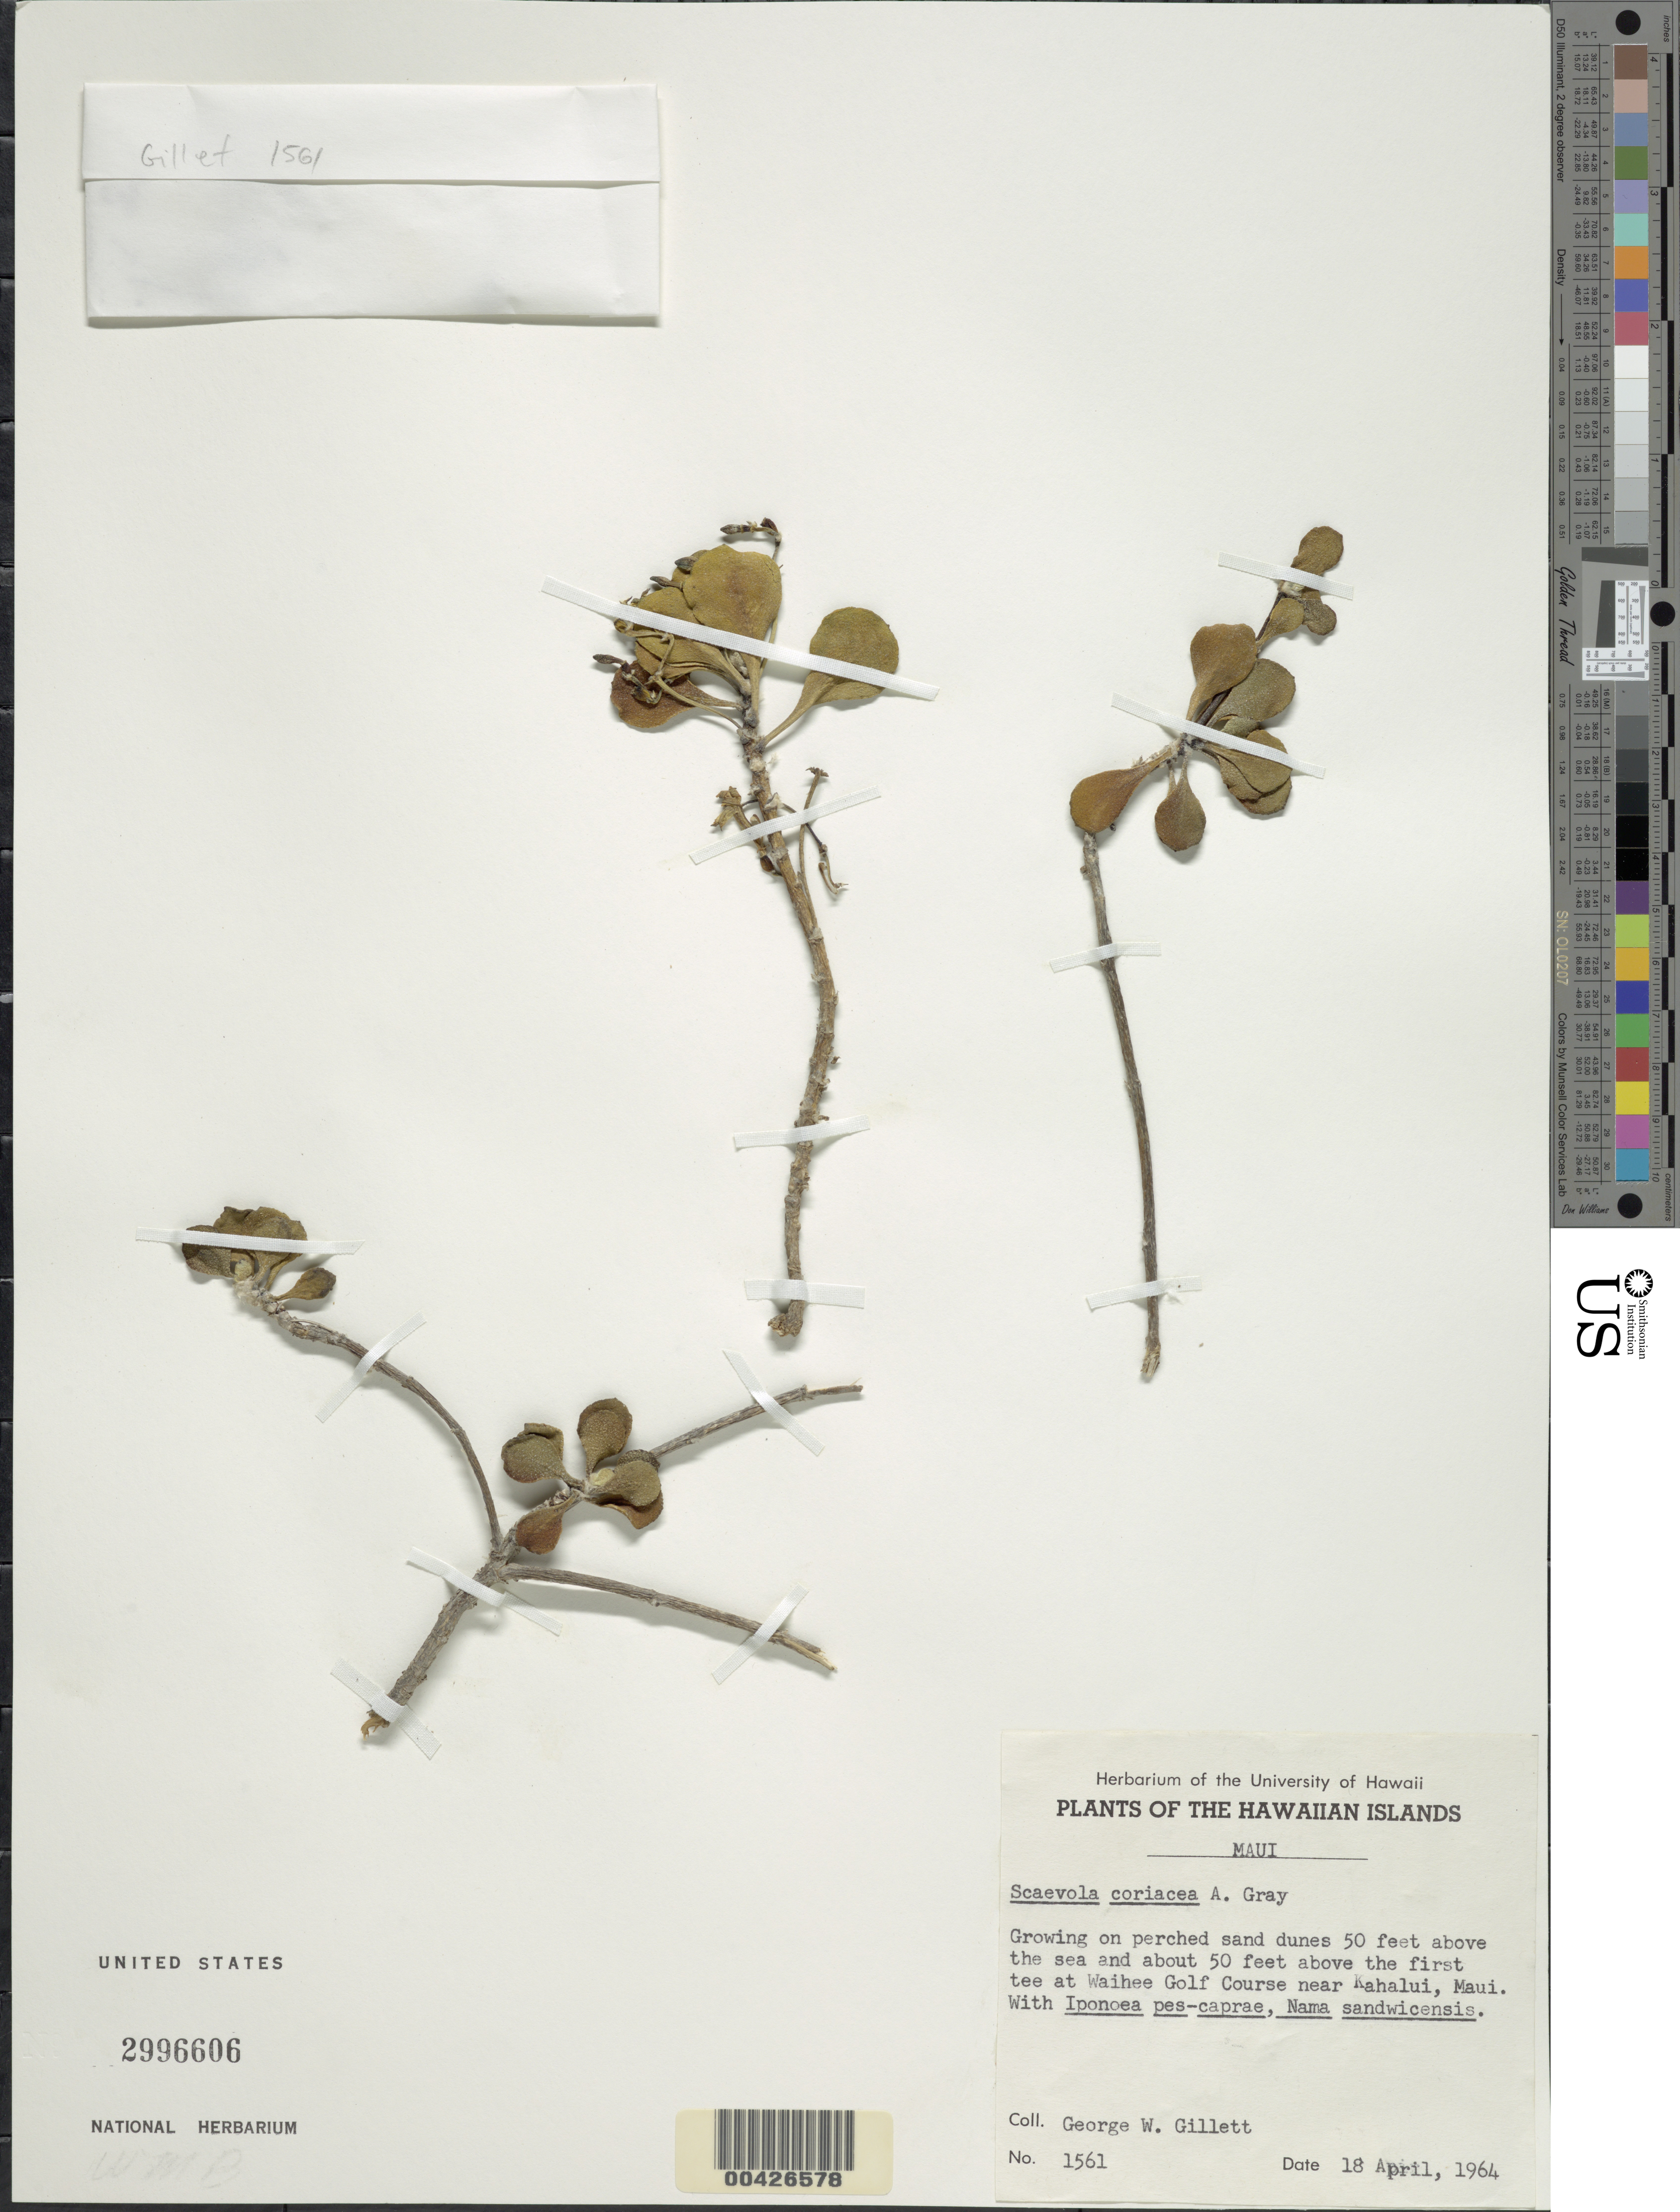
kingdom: Plantae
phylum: Tracheophyta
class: Magnoliopsida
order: Asterales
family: Goodeniaceae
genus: Scaevola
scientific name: Scaevola coriacea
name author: Nutt.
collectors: G. Gillett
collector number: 1561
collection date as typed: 18 Apr 1964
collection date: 1964-04-18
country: United States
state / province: Hawaii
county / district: Maui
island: Maui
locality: on sand dunes 50 feet above the sea and about 50 feet above the first tee at Waihee Golf Course near Kahalui, Maui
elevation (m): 15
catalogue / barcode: US 2996606